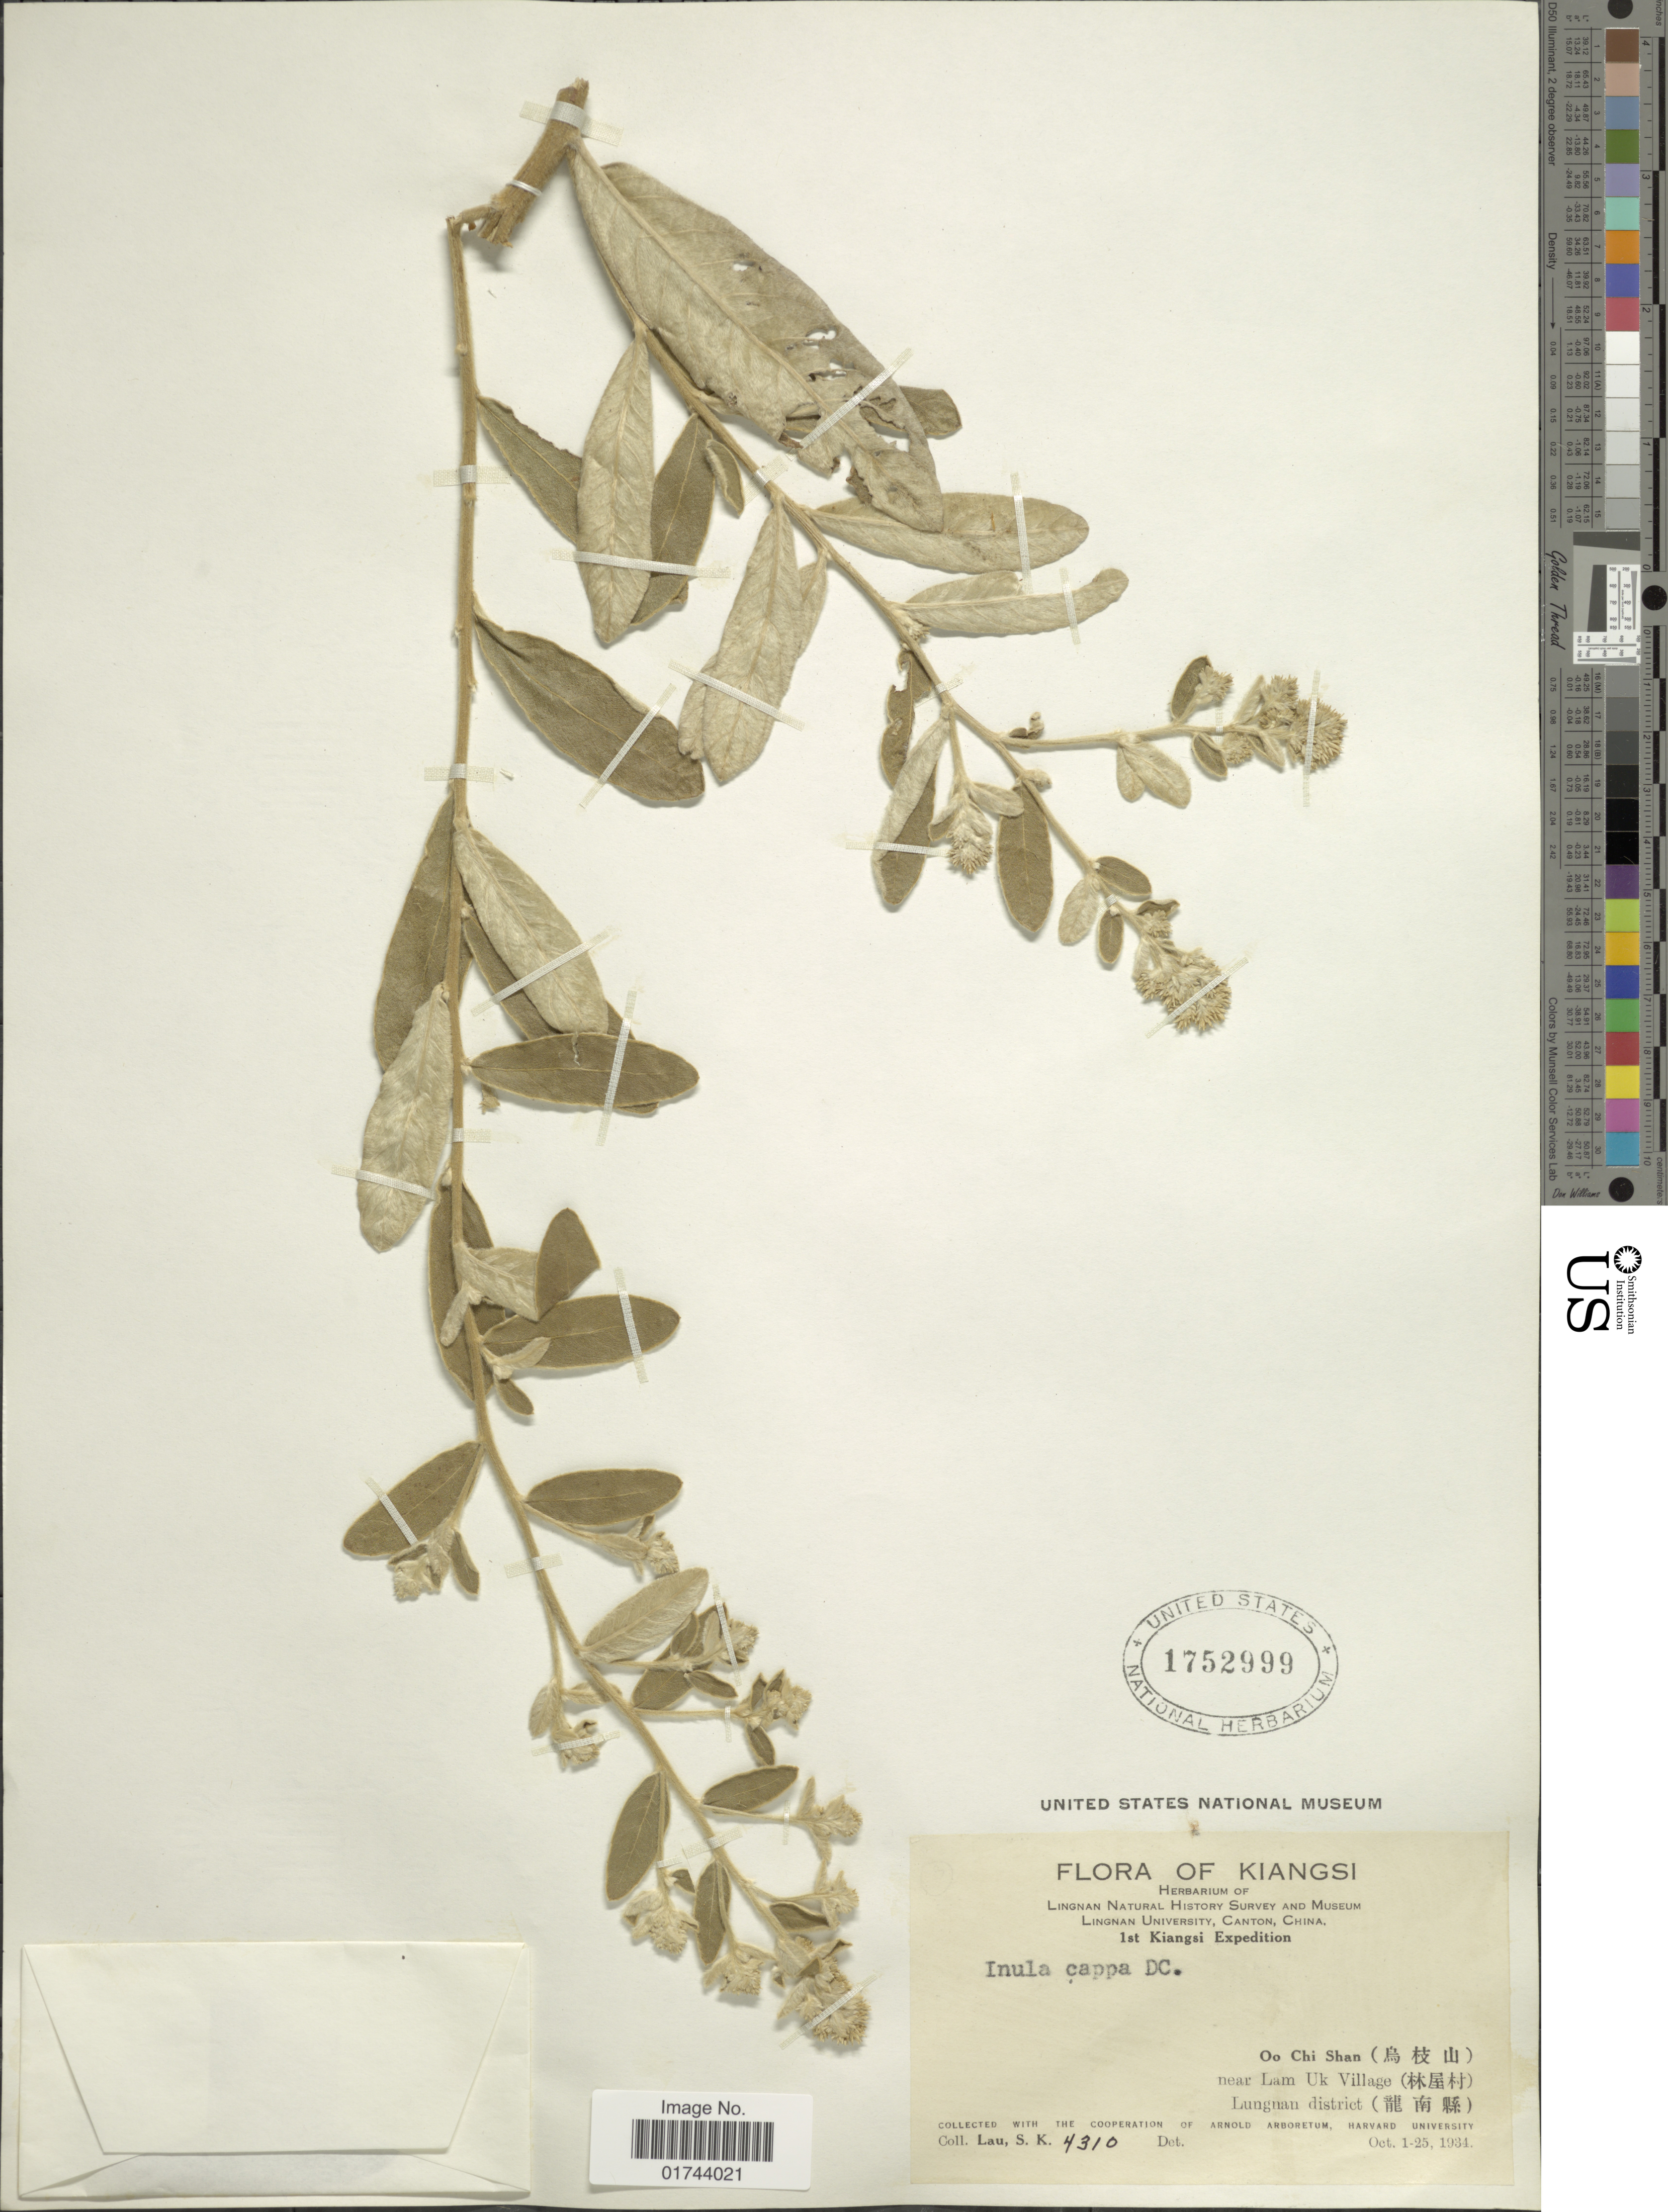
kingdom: Plantae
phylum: Tracheophyta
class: Magnoliopsida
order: Asterales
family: Asteraceae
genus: Inula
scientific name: Inula cappa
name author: (Buch.-Ham. ex D. Don) DC.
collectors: S. K. Lau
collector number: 4310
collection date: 1934-10-01/1934-10-25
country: China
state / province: Jiangxi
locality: Kiangsi, Oo Chi Shan, near Lam Uk Village, Lungnan district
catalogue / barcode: US 1752999